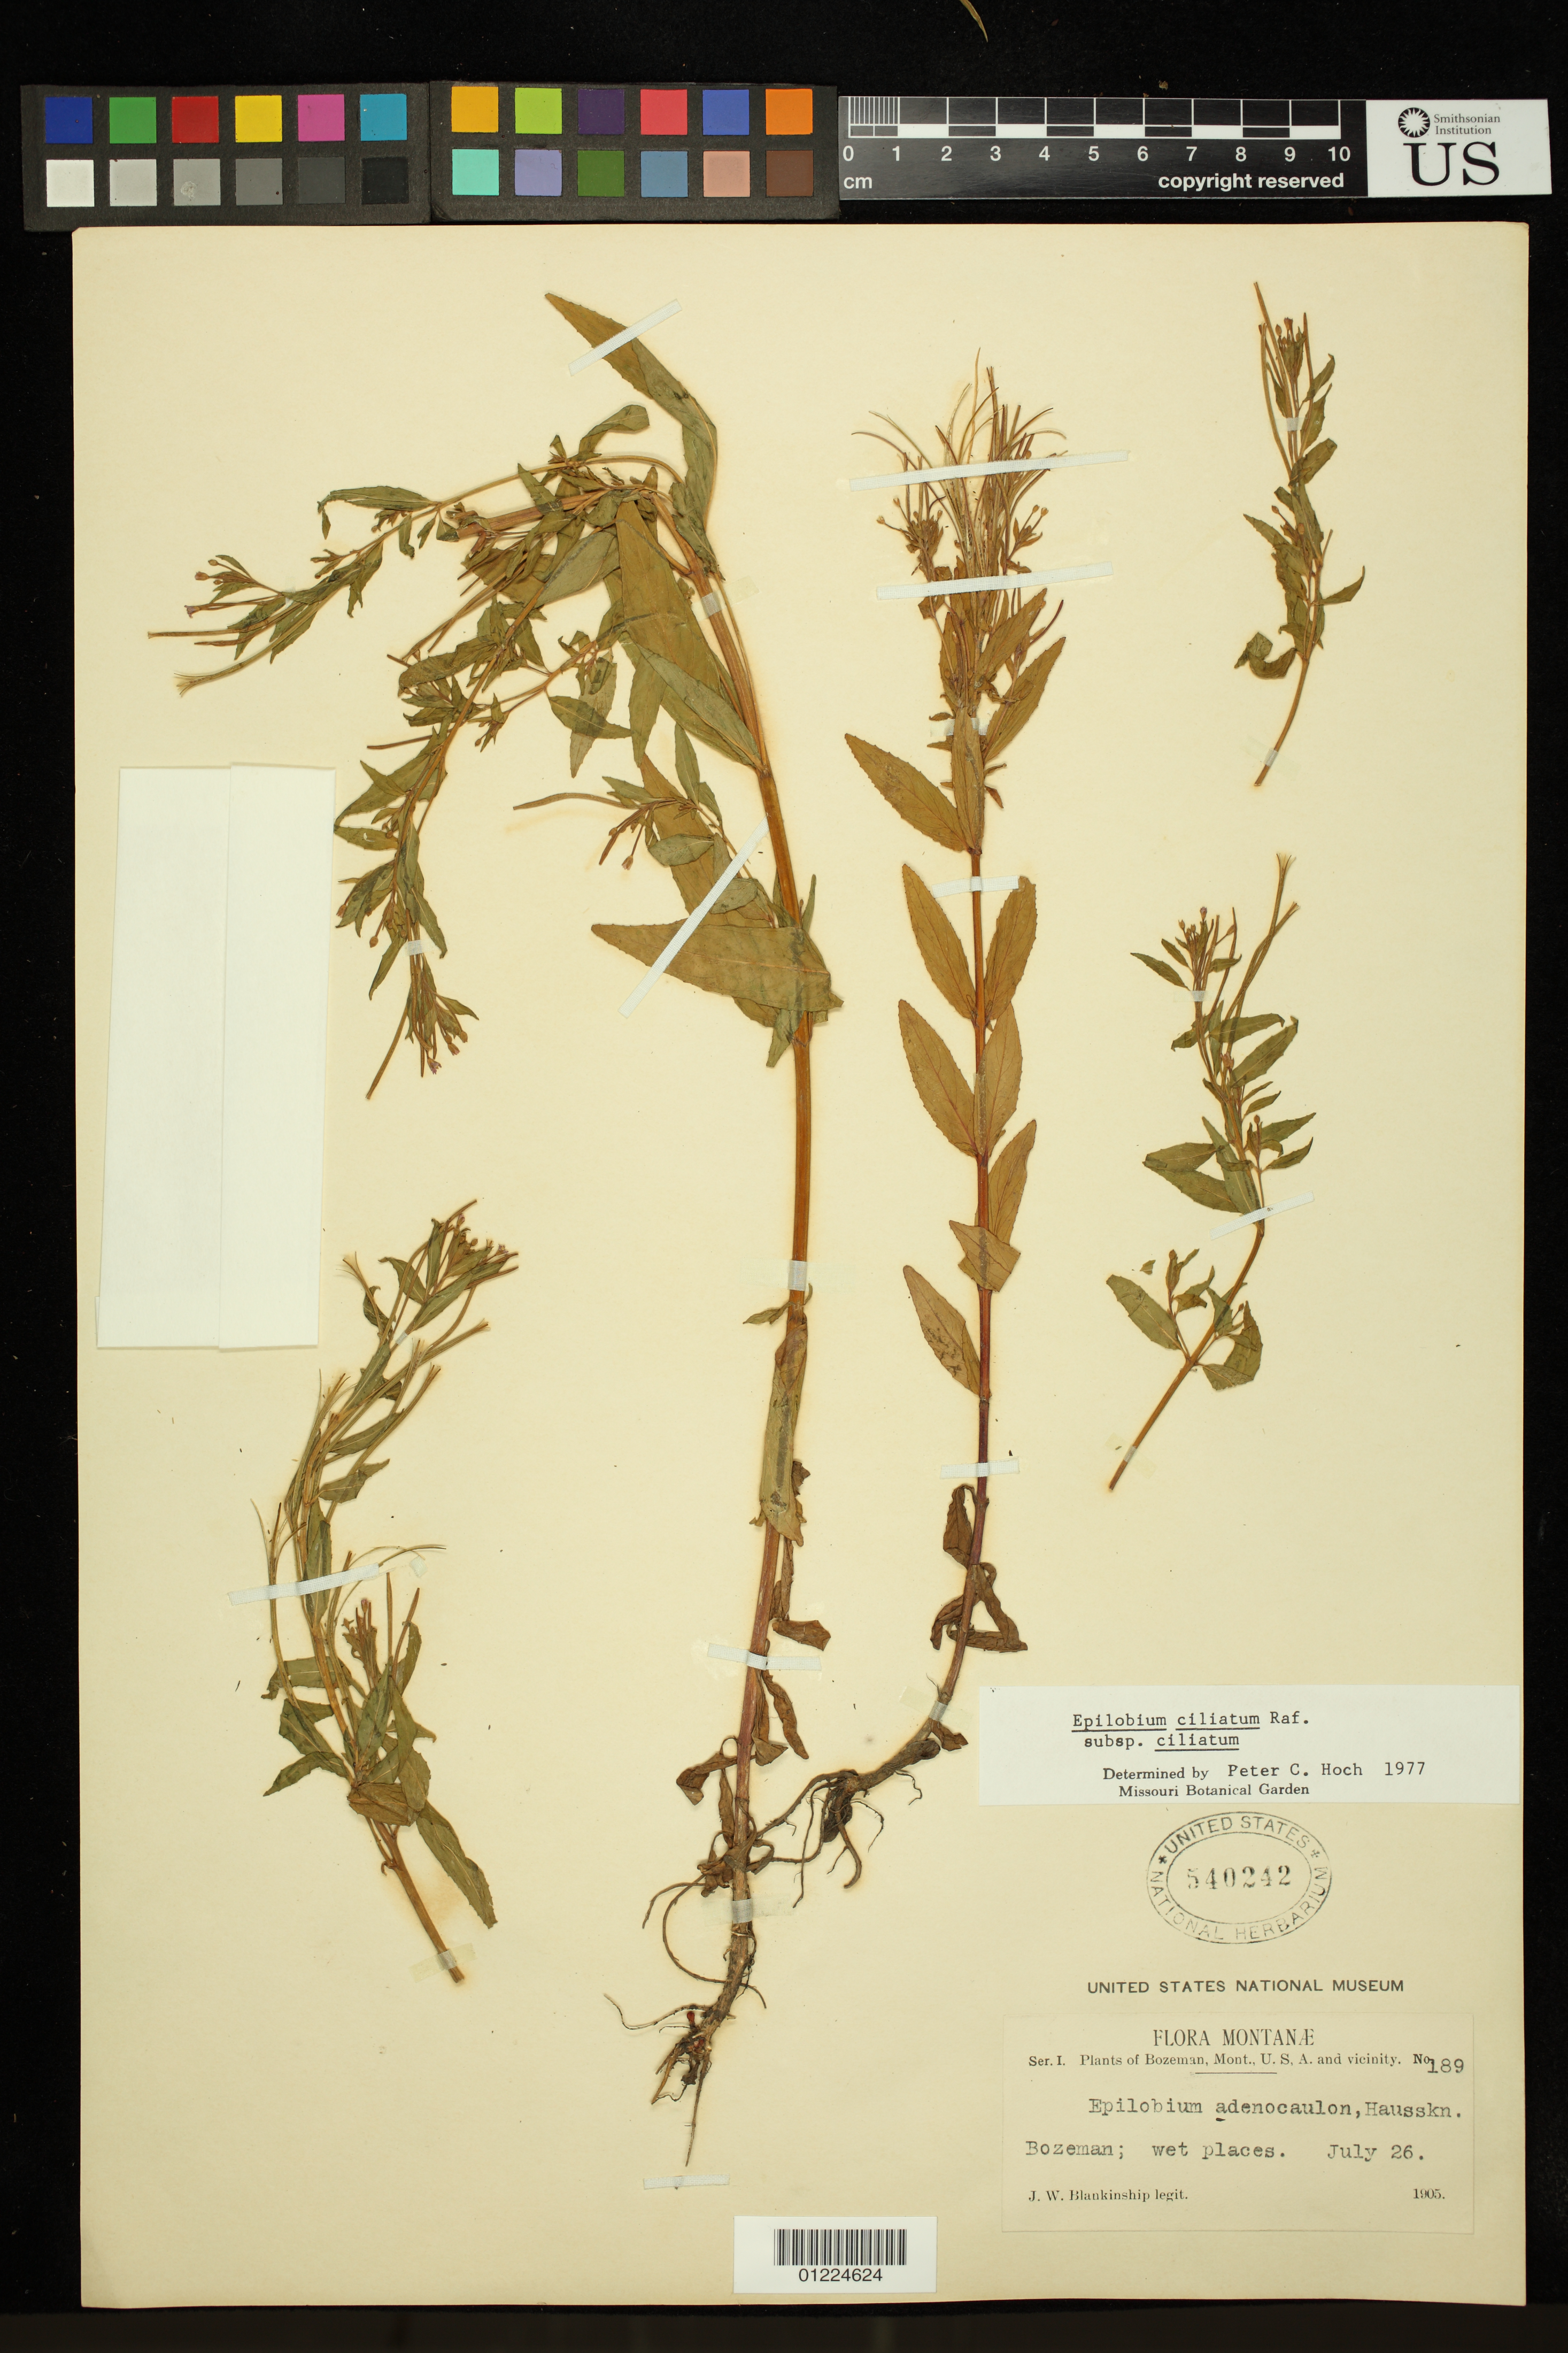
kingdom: Plantae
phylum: Tracheophyta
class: Magnoliopsida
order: Myrtales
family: Onagraceae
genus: Epilobium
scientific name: Epilobium ciliatum subsp. ciliatum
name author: Raf.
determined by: Hoch, P. C.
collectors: J. W. Blankinship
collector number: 189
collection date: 1905-07-26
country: United States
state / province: Montana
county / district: Gallatin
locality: Bozeman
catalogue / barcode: US 540242